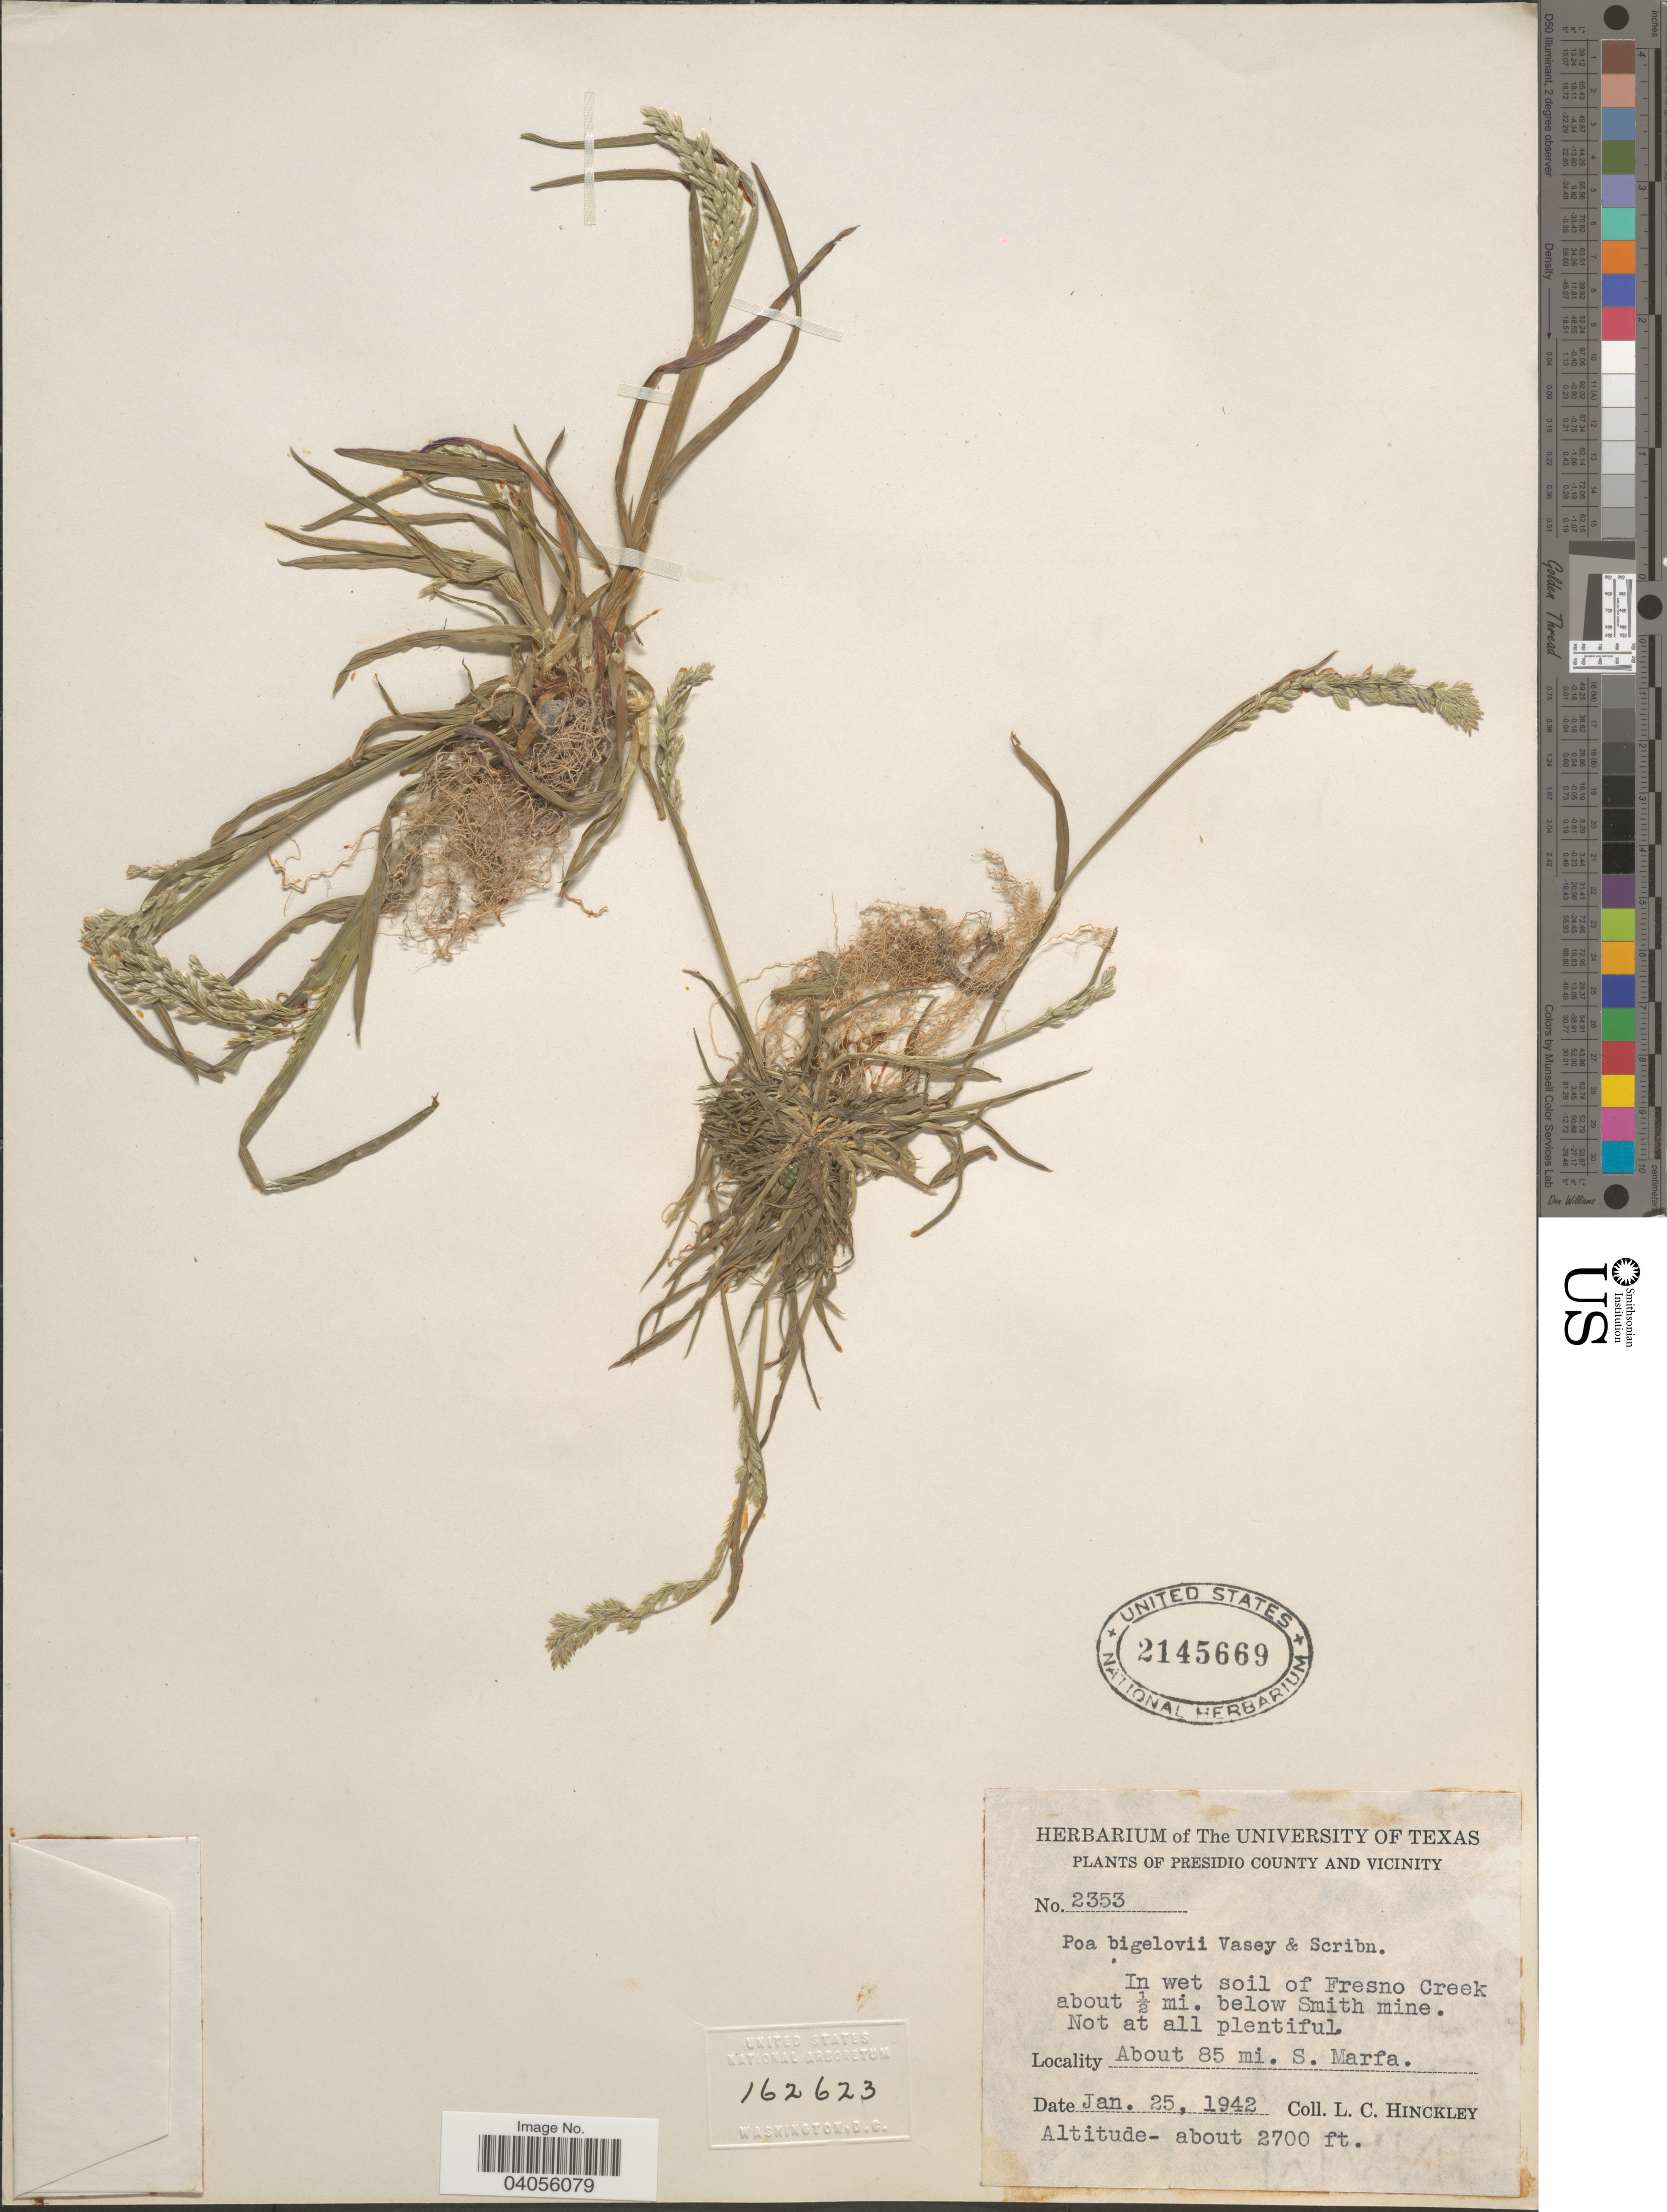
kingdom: Plantae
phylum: Tracheophyta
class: Liliopsida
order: Poales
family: Poaceae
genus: Poa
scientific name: Poa bigelovii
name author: Vasey & Scribn.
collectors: L. Hinckley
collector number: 2353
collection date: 1942-01-25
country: United States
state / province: Texas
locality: Presidio County and Vicinity. In wet soil of Fresno Creek about ½ mi. below Smith mine. About 85 mi. S. Marfa.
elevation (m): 823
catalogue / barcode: US 2145669